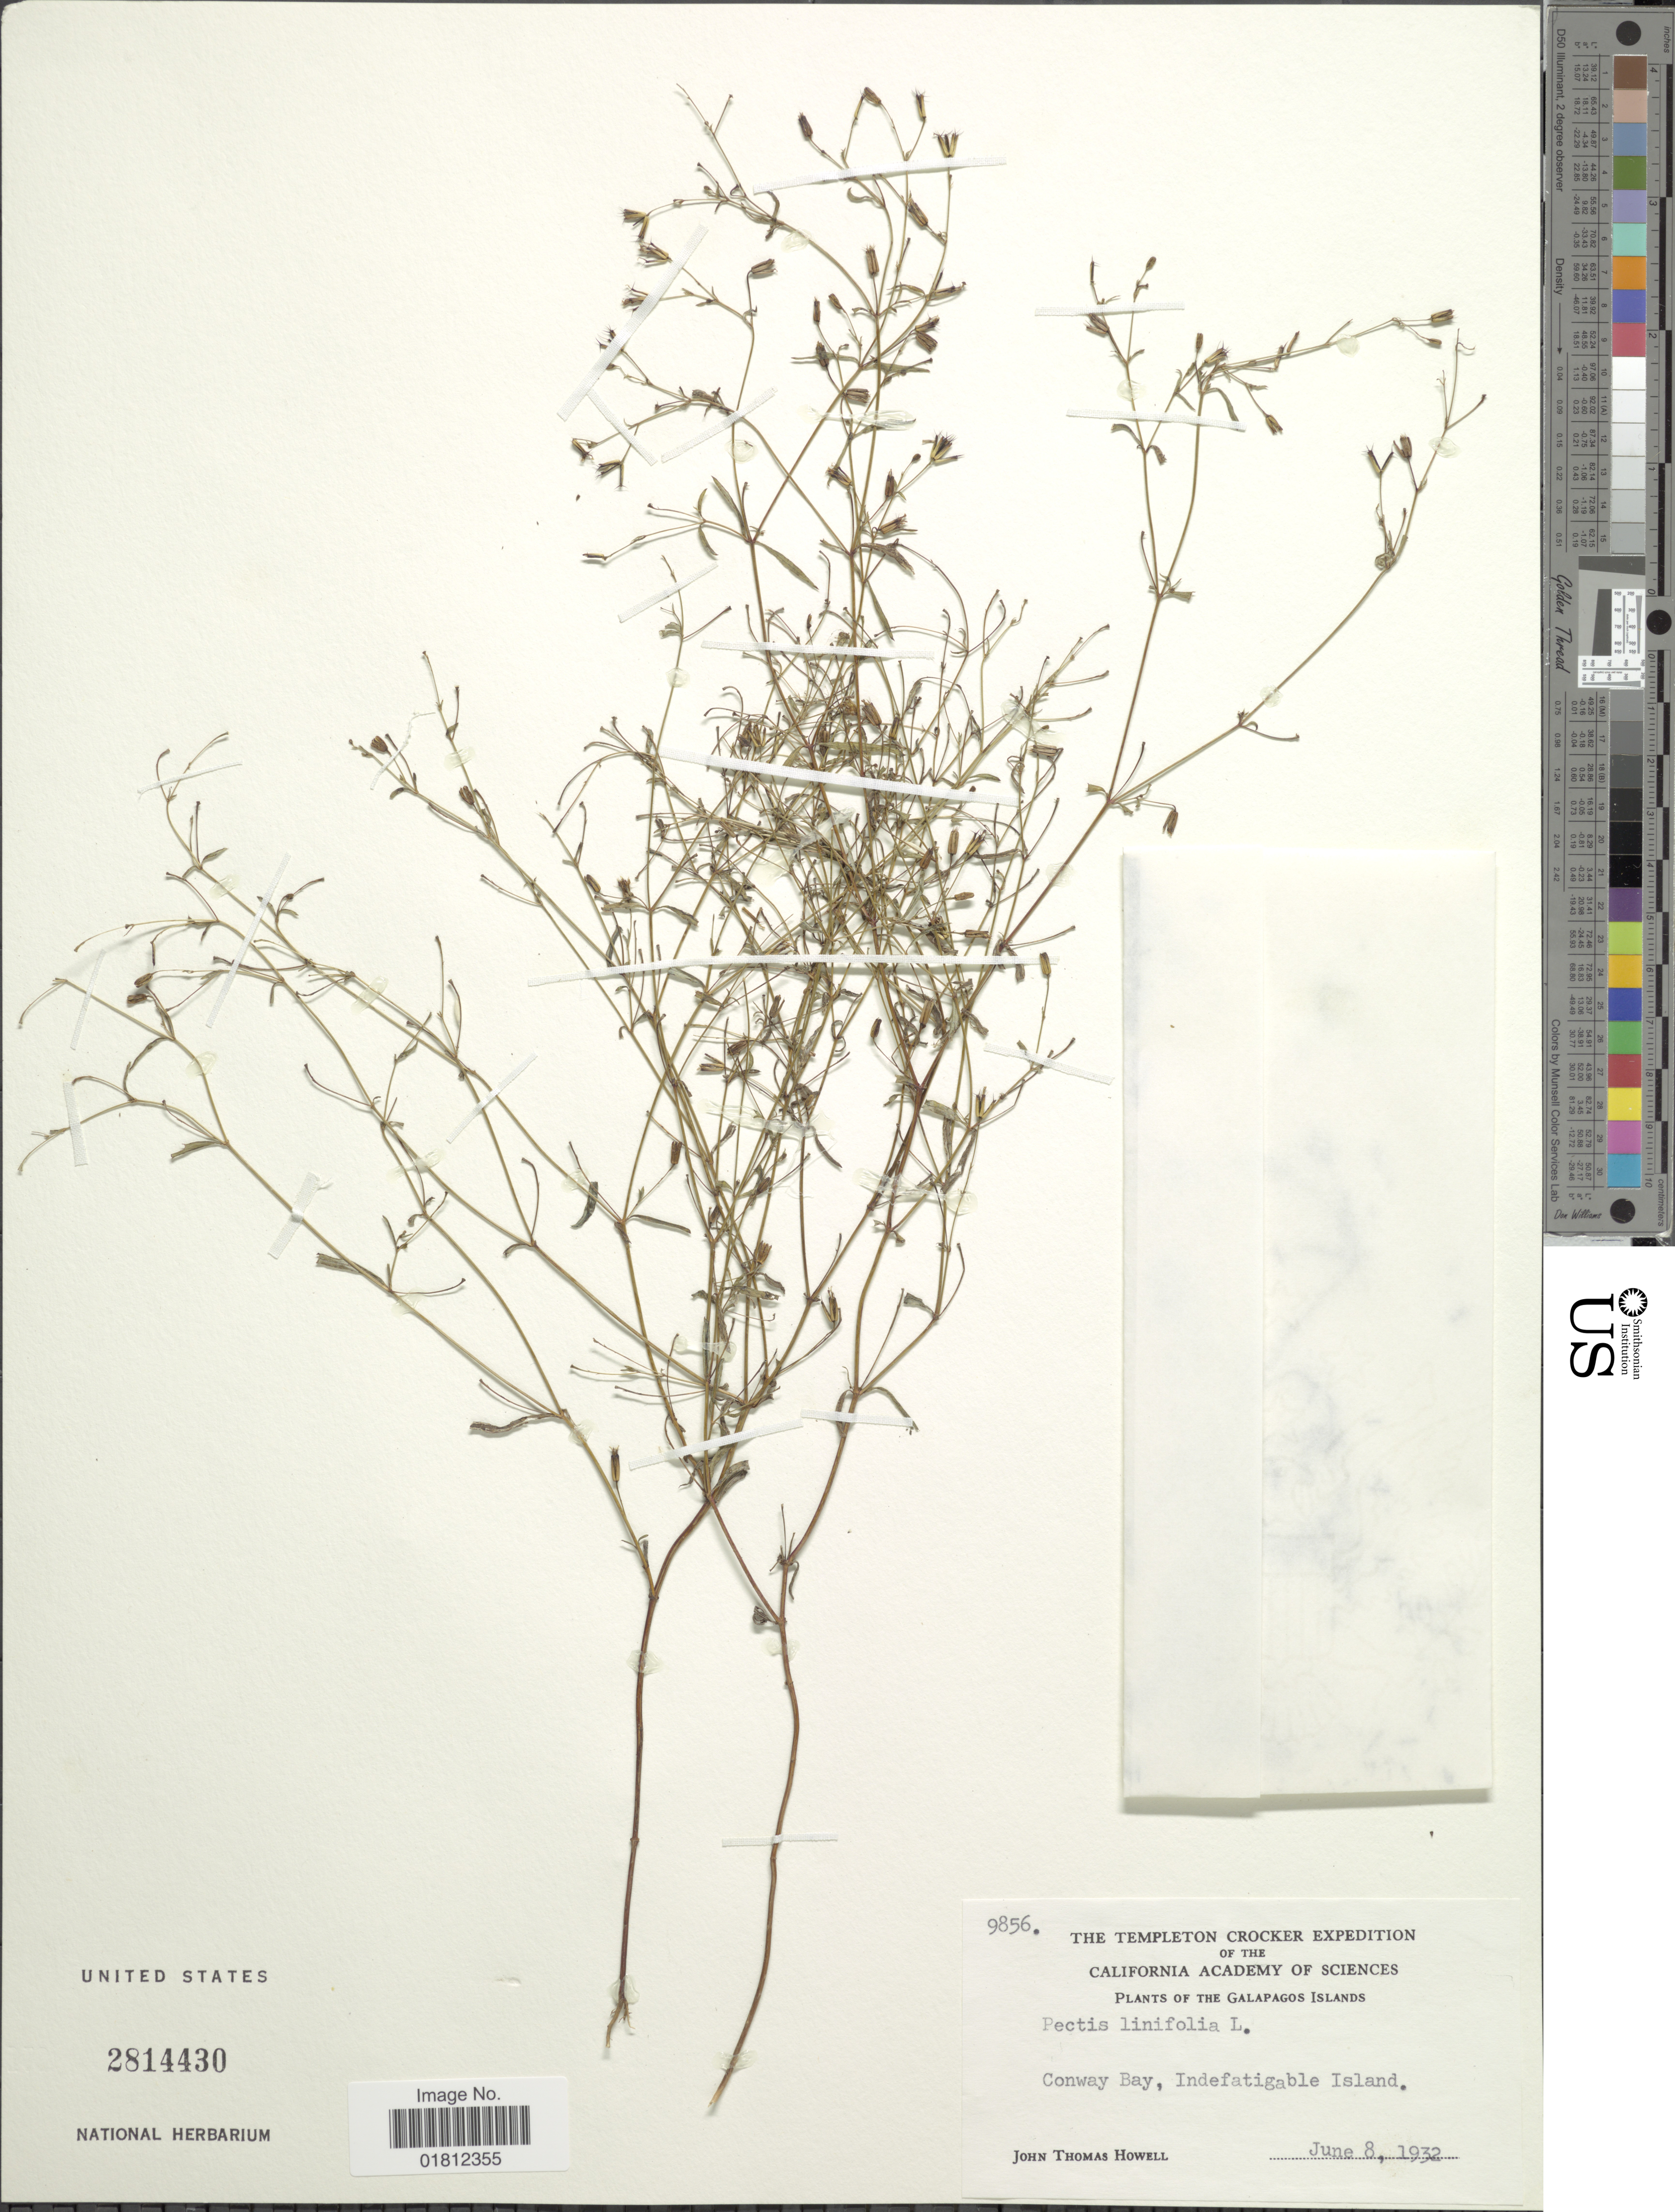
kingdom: Plantae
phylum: Tracheophyta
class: Magnoliopsida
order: Asterales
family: Asteraceae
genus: Pectis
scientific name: Pectis linifolia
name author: L.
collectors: J. T. Howell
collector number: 9856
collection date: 1932-06-08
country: Ecuador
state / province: Colón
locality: Conway Bay, Indefatigable Island. Galapagos Island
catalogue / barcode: US 2814430